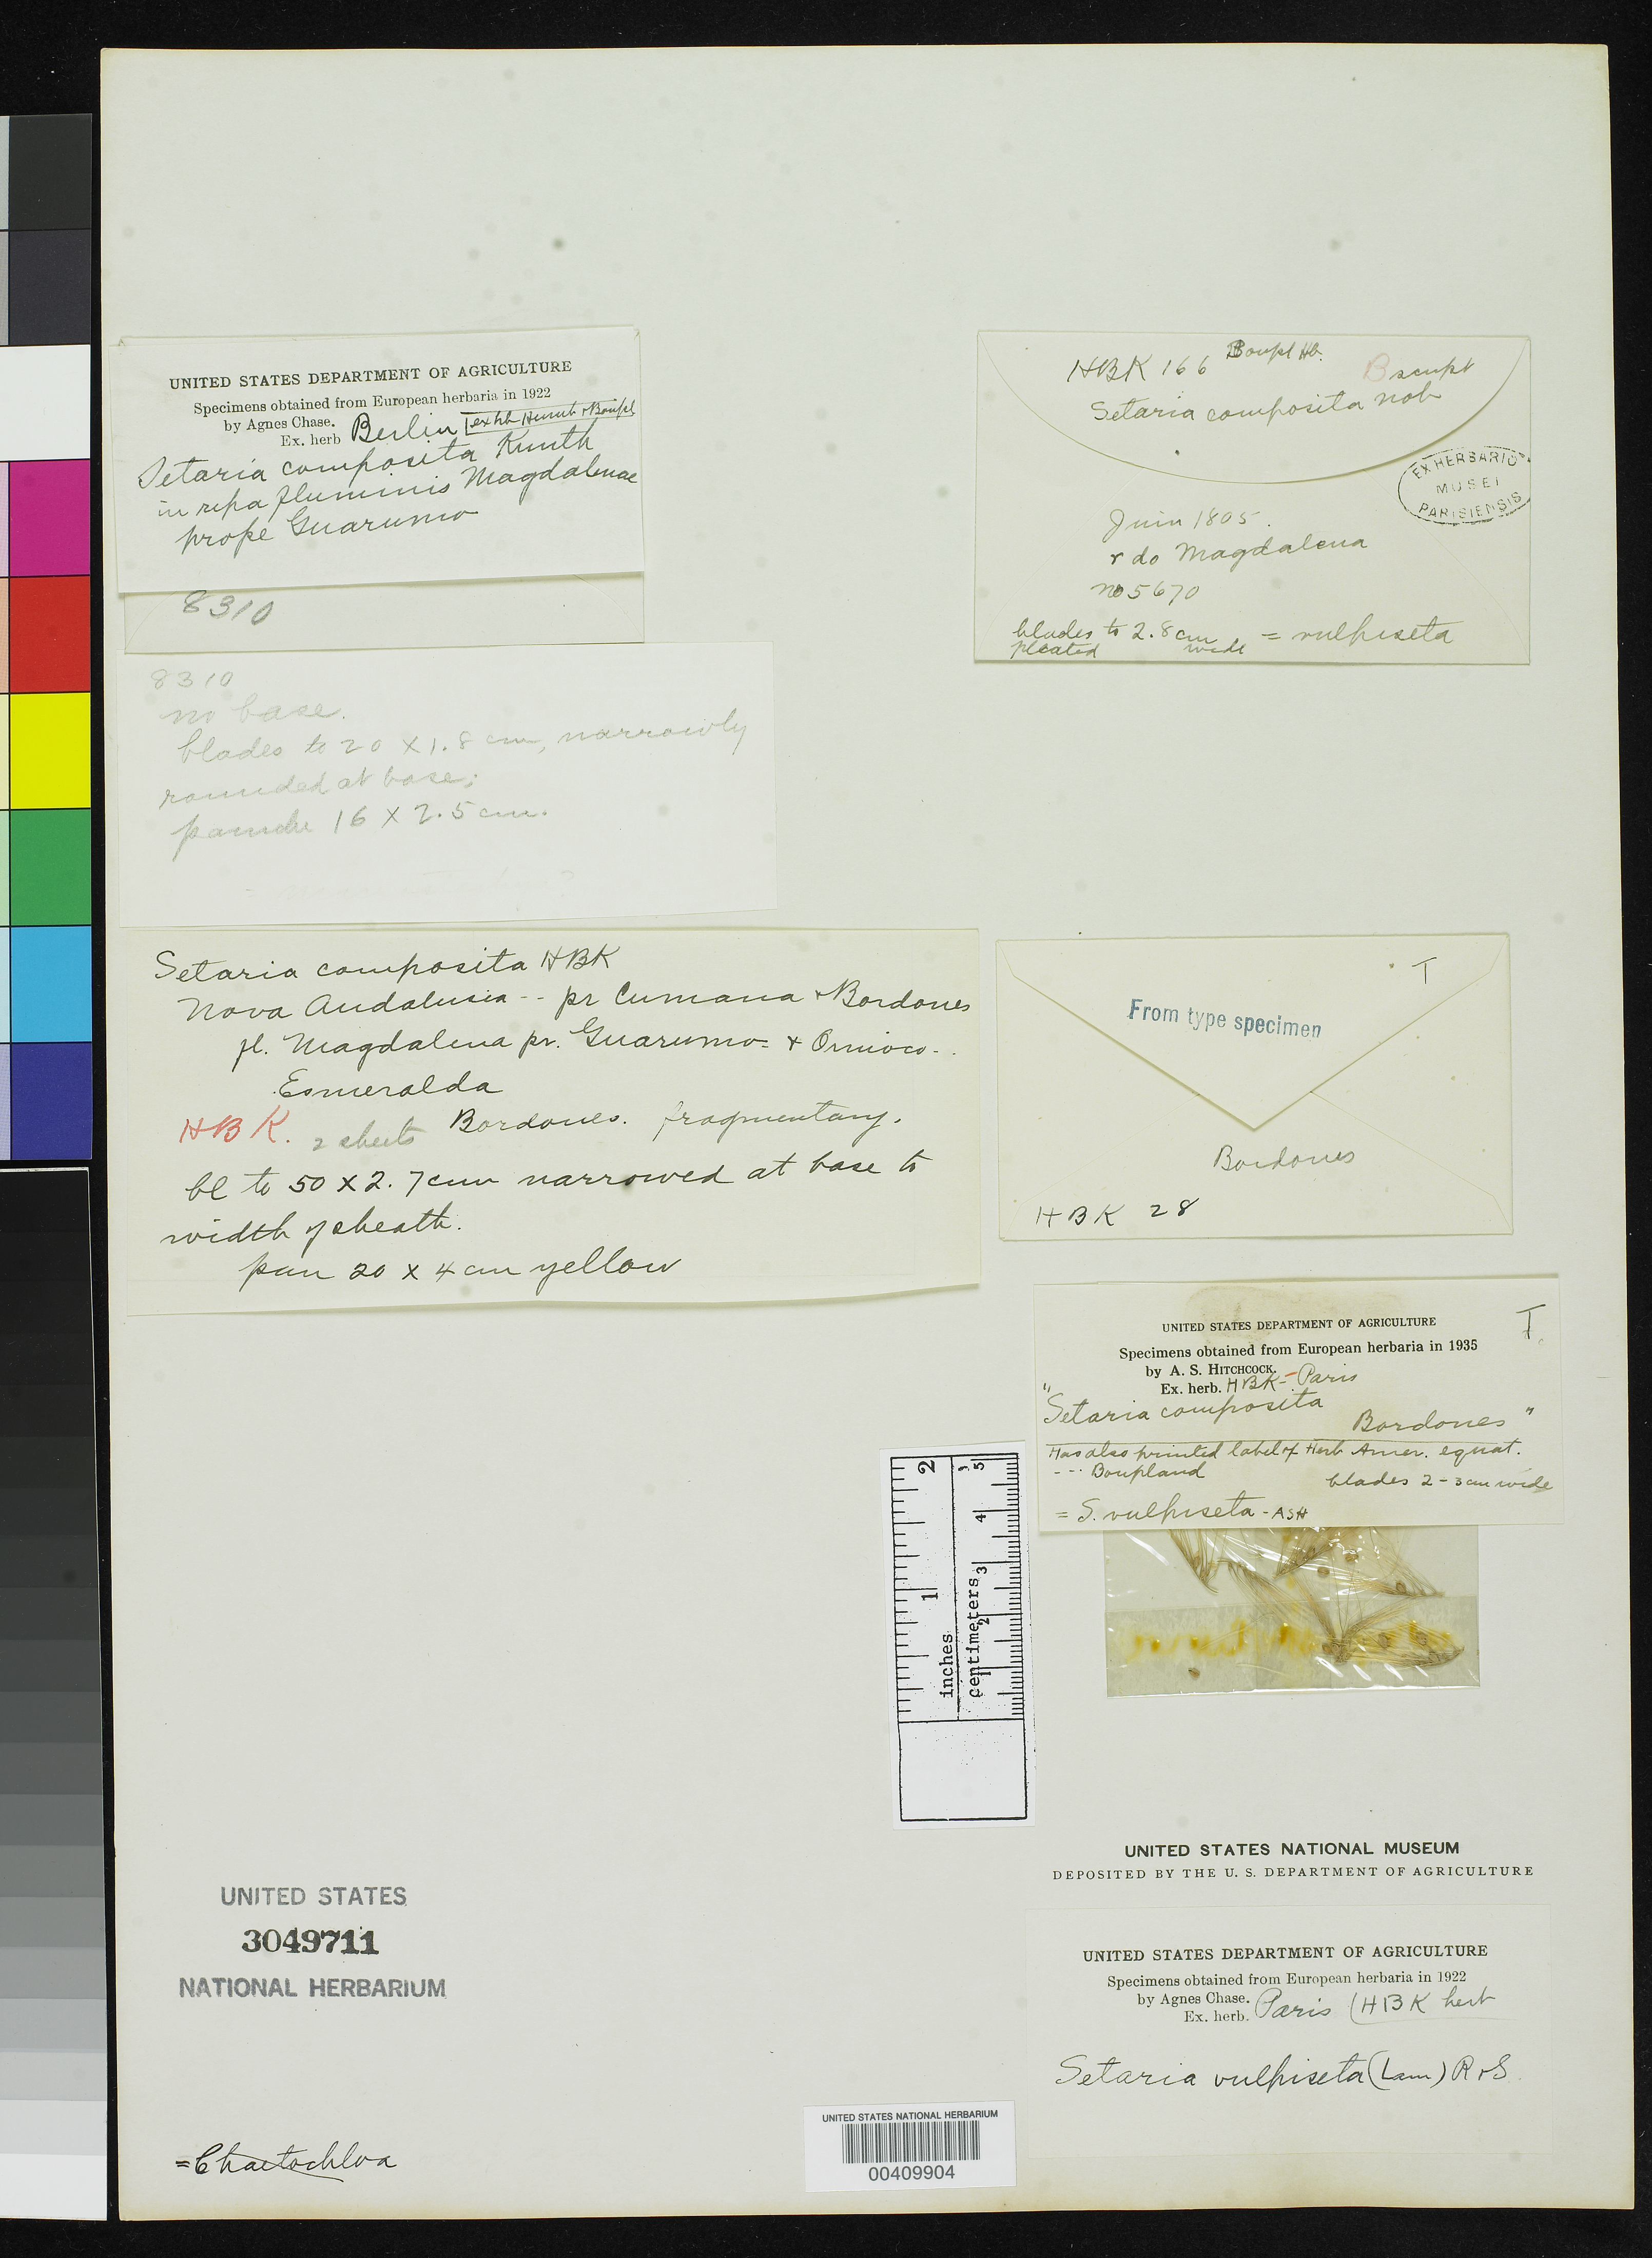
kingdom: Plantae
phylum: Tracheophyta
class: Liliopsida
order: Poales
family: Poaceae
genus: Setaria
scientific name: Setaria composita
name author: Kunth in Humb.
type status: Type Fragment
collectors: F. W. Humboldt & A. J. A. Bonpland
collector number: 5670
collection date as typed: Jun 1805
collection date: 1805-06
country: Venezuela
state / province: Sucre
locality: Near Cumana and Bordones.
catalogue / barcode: US 3049711